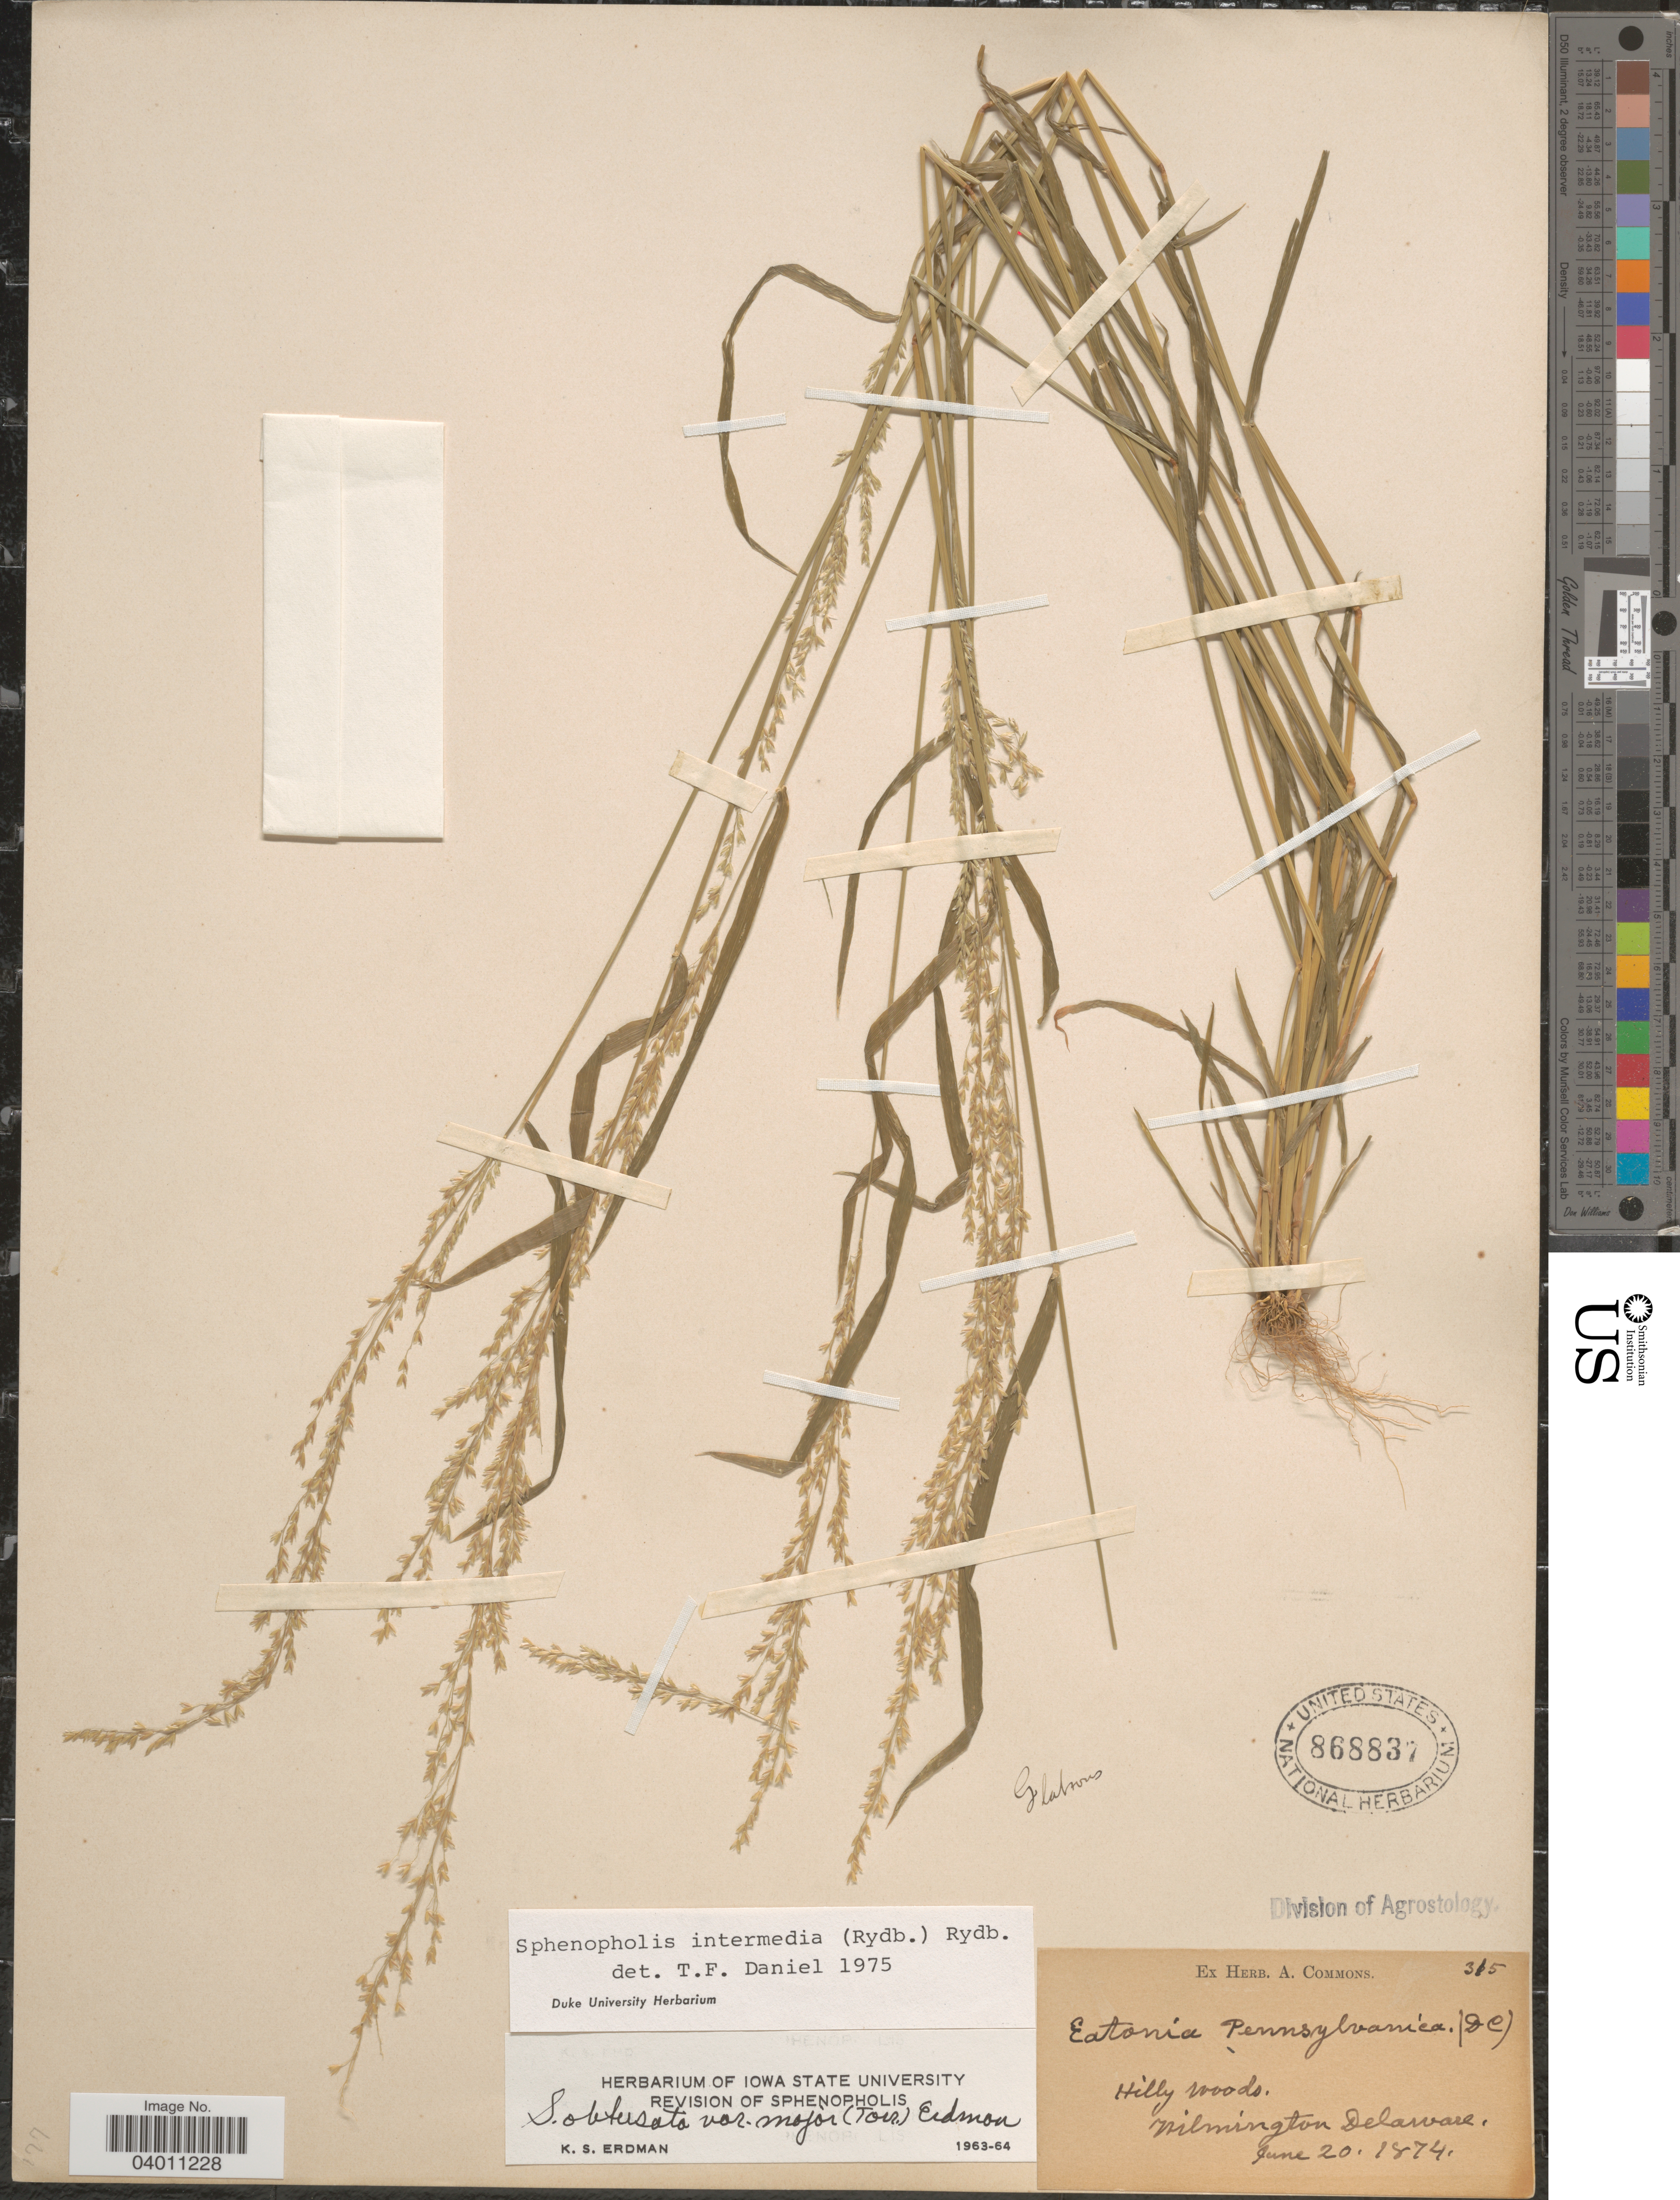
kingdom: Plantae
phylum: Tracheophyta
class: Liliopsida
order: Poales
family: Poaceae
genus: Sphenopholis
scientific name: Sphenopholis intermedia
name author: (Rydb.) Rydb.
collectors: ex herb. A. Commons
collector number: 315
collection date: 1874-06-20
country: United States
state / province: Delaware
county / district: New Castle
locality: Wilmington Delaware.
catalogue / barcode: US 868837